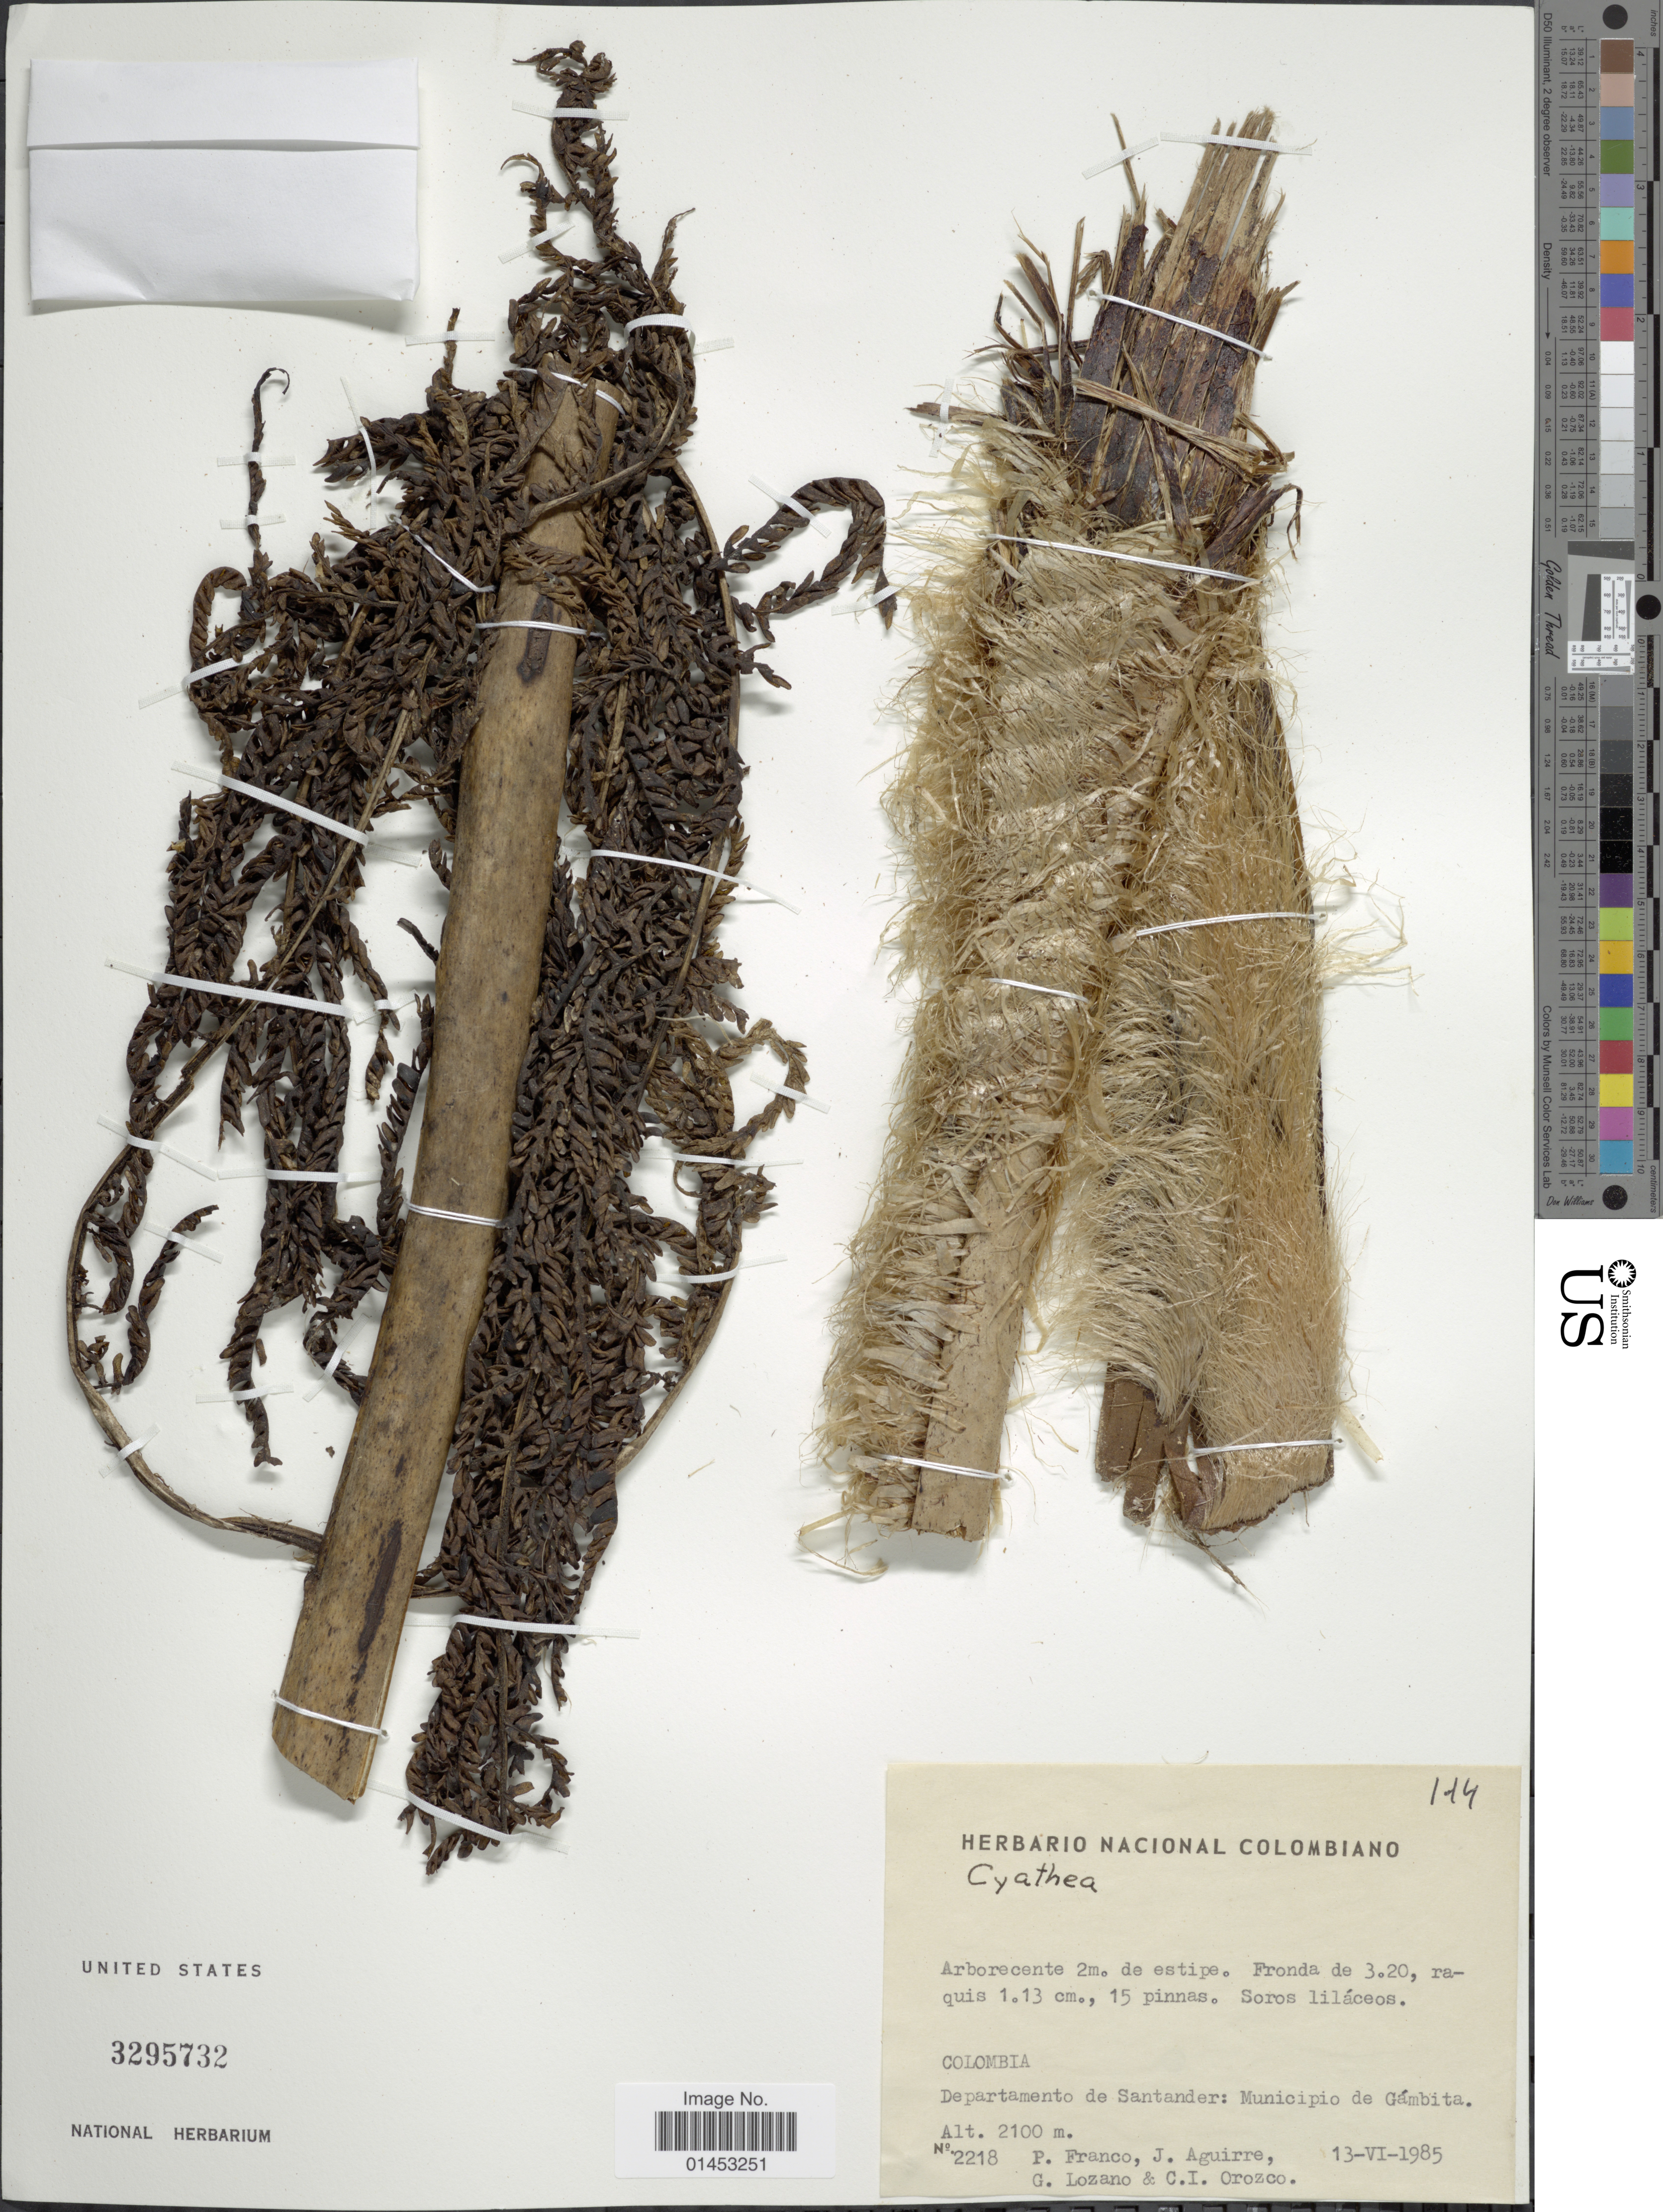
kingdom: Plantae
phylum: Tracheophyta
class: Polypodiopsida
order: Cyatheales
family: Cyatheaceae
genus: Cyathea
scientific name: Cyathea sp.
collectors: P. Franco, J. Aguirre, G. Lozano-Contreras & C. Crozco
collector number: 520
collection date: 1972-08-09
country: Colombia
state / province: Putumayo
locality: Narino/Putumayo, km 40 on road from Pasto to Mocoa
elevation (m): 2100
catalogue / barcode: US 2840196